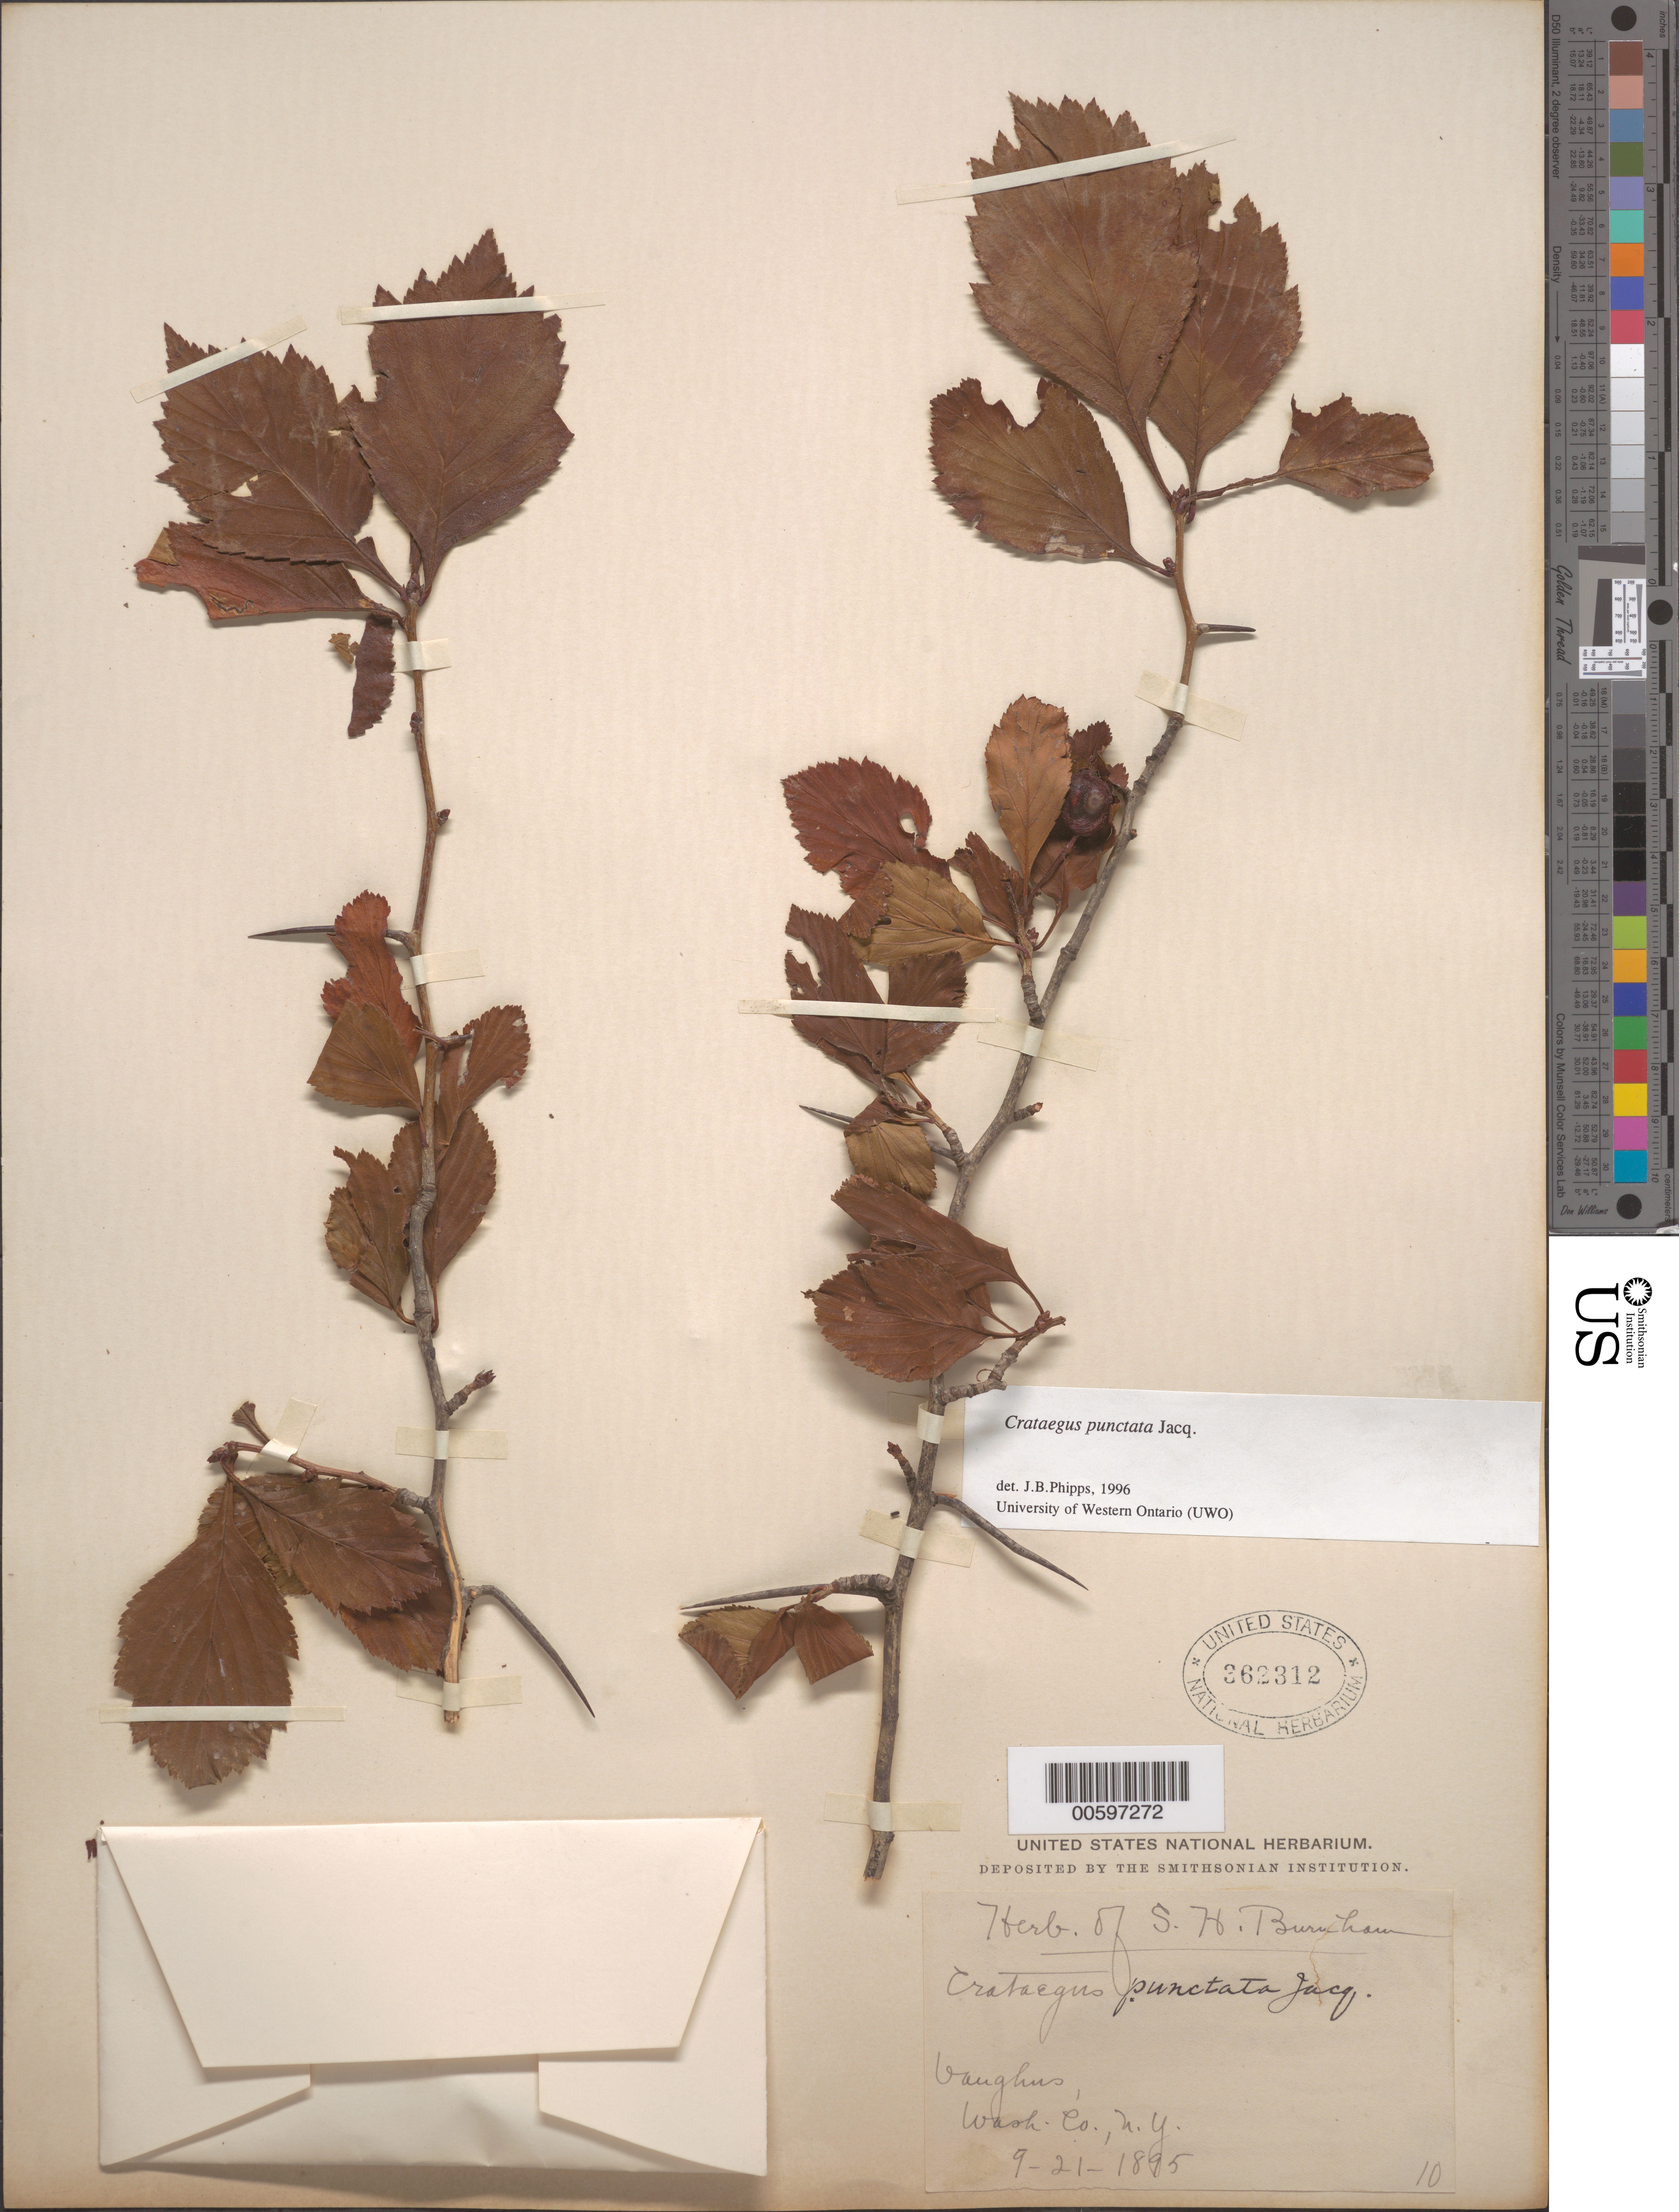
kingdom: Plantae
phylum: Tracheophyta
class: Magnoliopsida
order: Rosales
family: Rosaceae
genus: Crataegus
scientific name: Crataegus punctata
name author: Jacq.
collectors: ex herb. S.H. Burnham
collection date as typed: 21 Sep 1895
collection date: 1895-09-21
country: United States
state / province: New York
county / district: Washington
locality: Vaughns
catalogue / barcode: US 362312